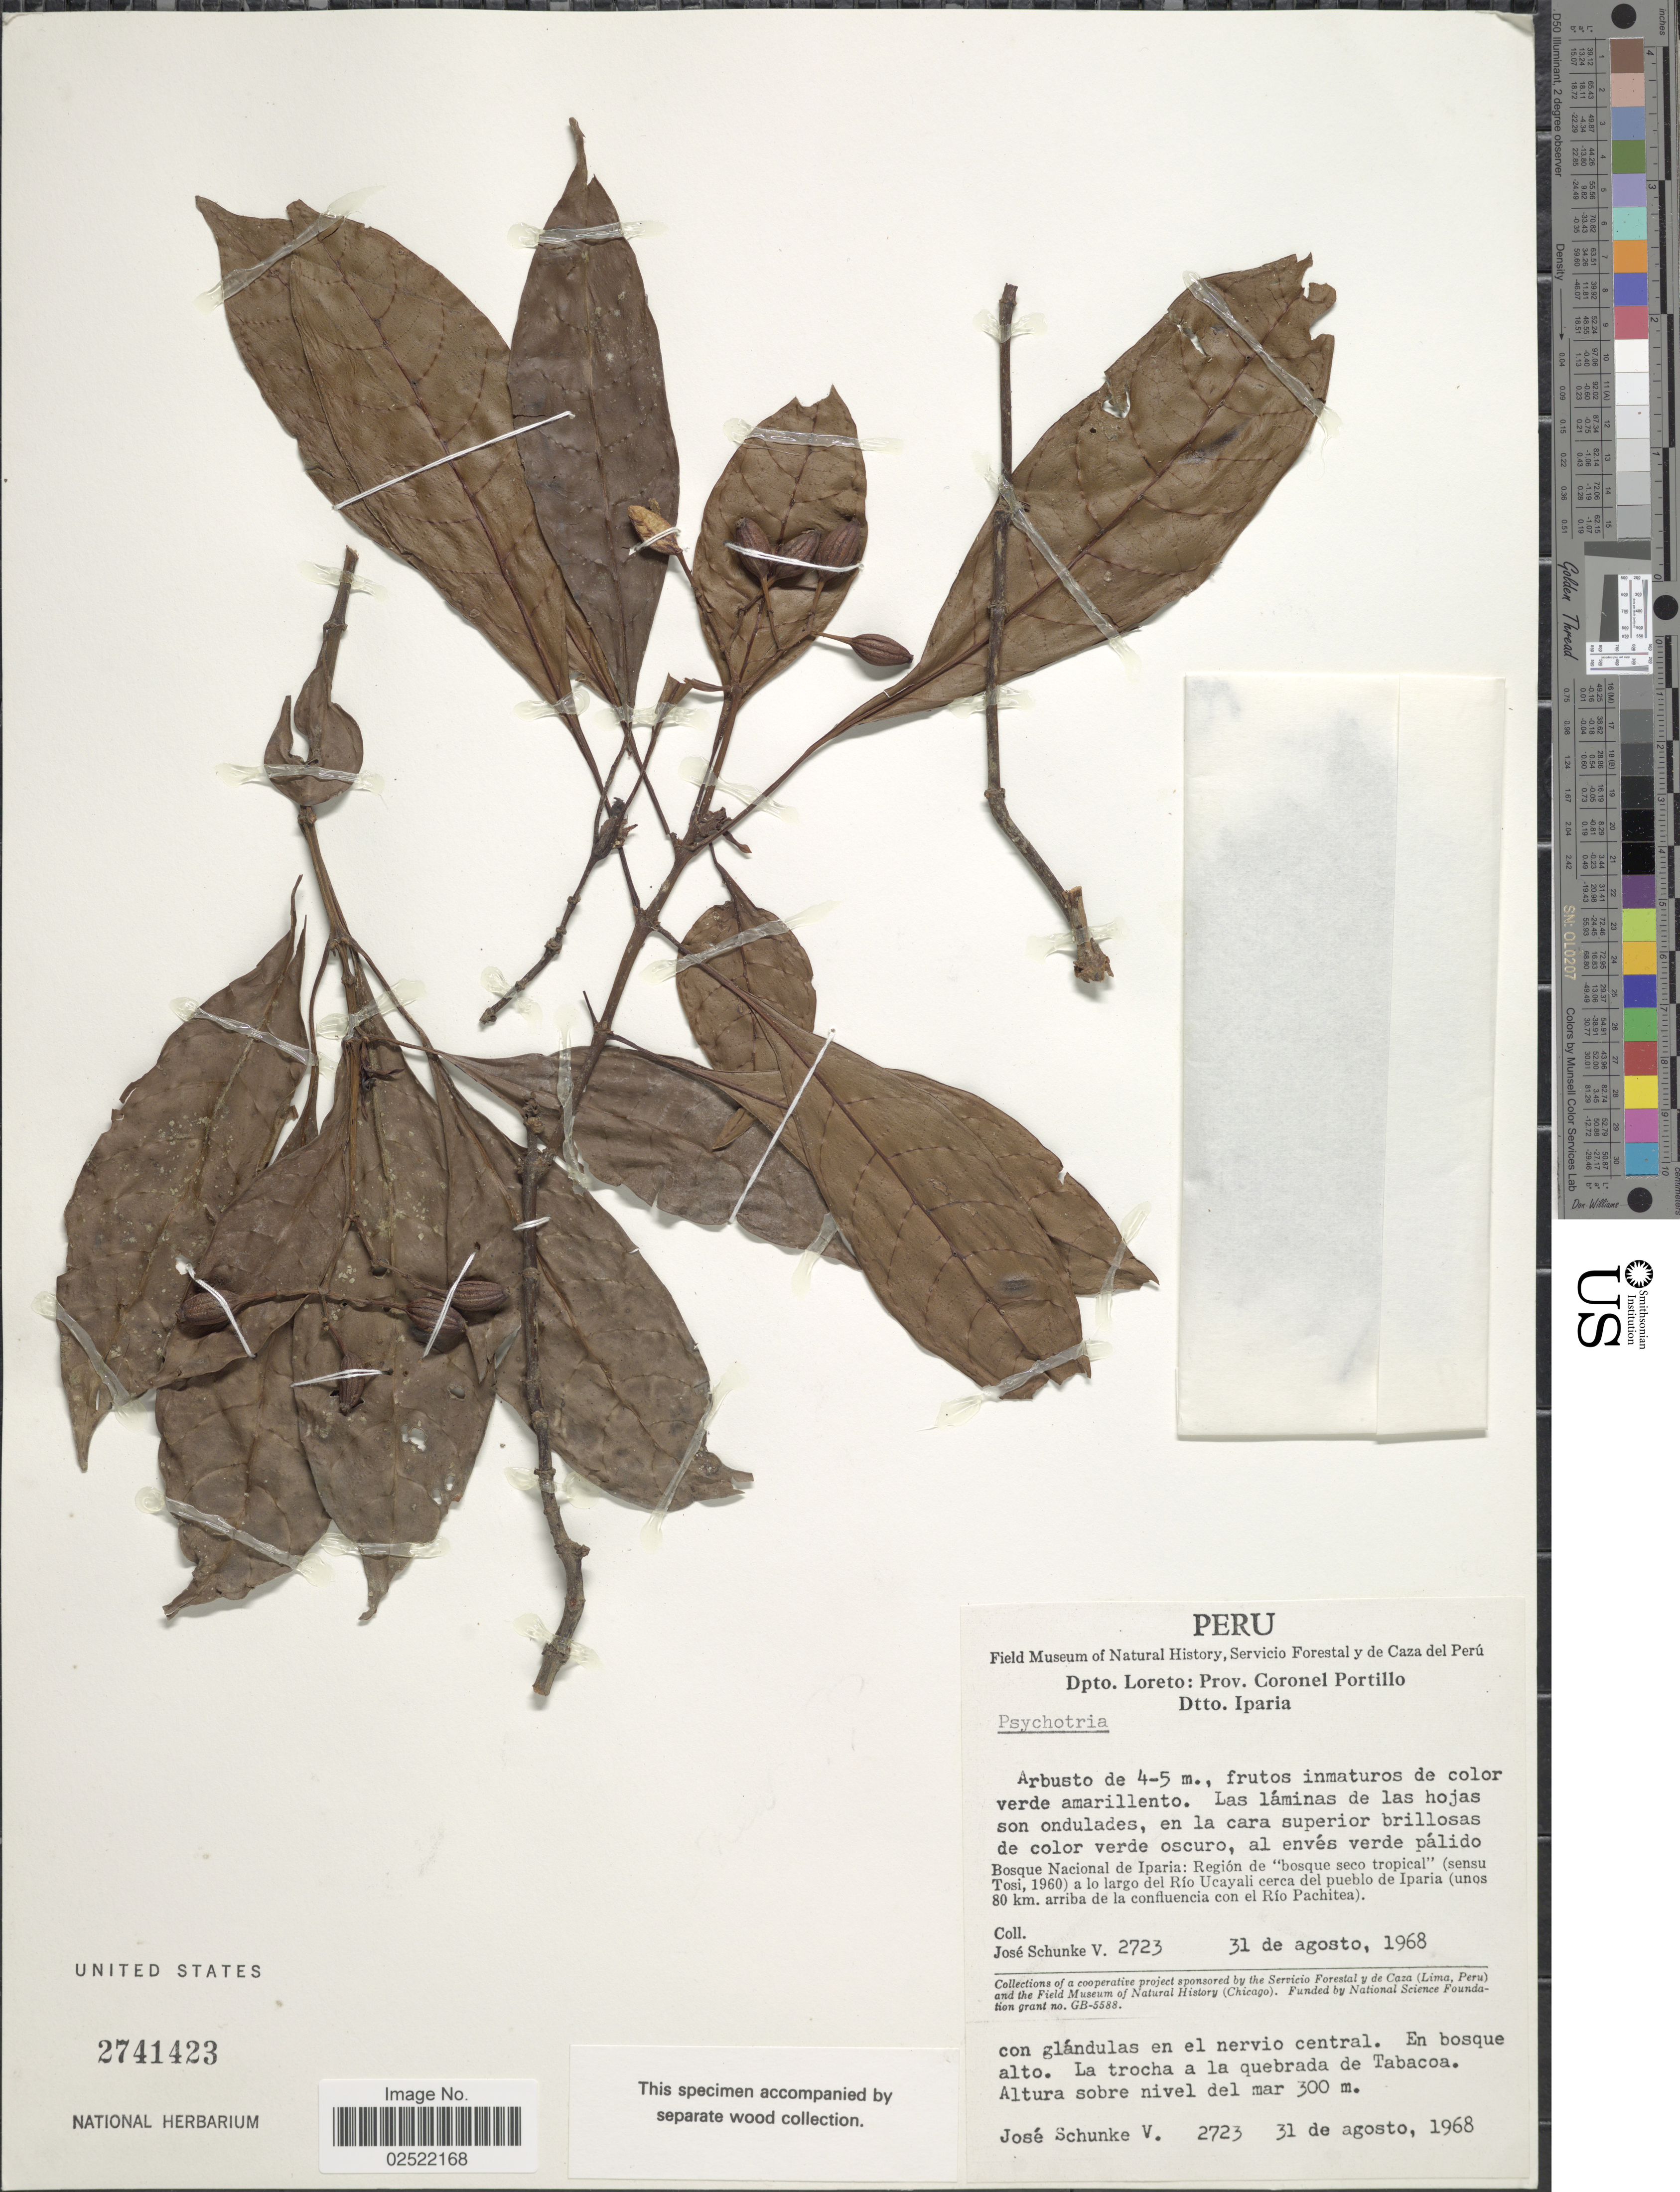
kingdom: Plantae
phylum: Tracheophyta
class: Magnoliopsida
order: Gentianales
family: Rubiaceae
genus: Psychotria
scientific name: Psychotria sp.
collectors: J. Schunke Vigo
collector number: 2723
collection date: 1968-08-31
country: Peru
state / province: Loreto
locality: Prov. Coronel Portillo. Dtto. Iparia. Bosque Nacional de Iparia: Region de "bosque seco tropical" a lo largo del Rio Ucayali cerca del pueblo de Iparia (unos 80 km. arriba de la confluencia con el Rio Pachitea)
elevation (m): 300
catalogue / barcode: US 2741423